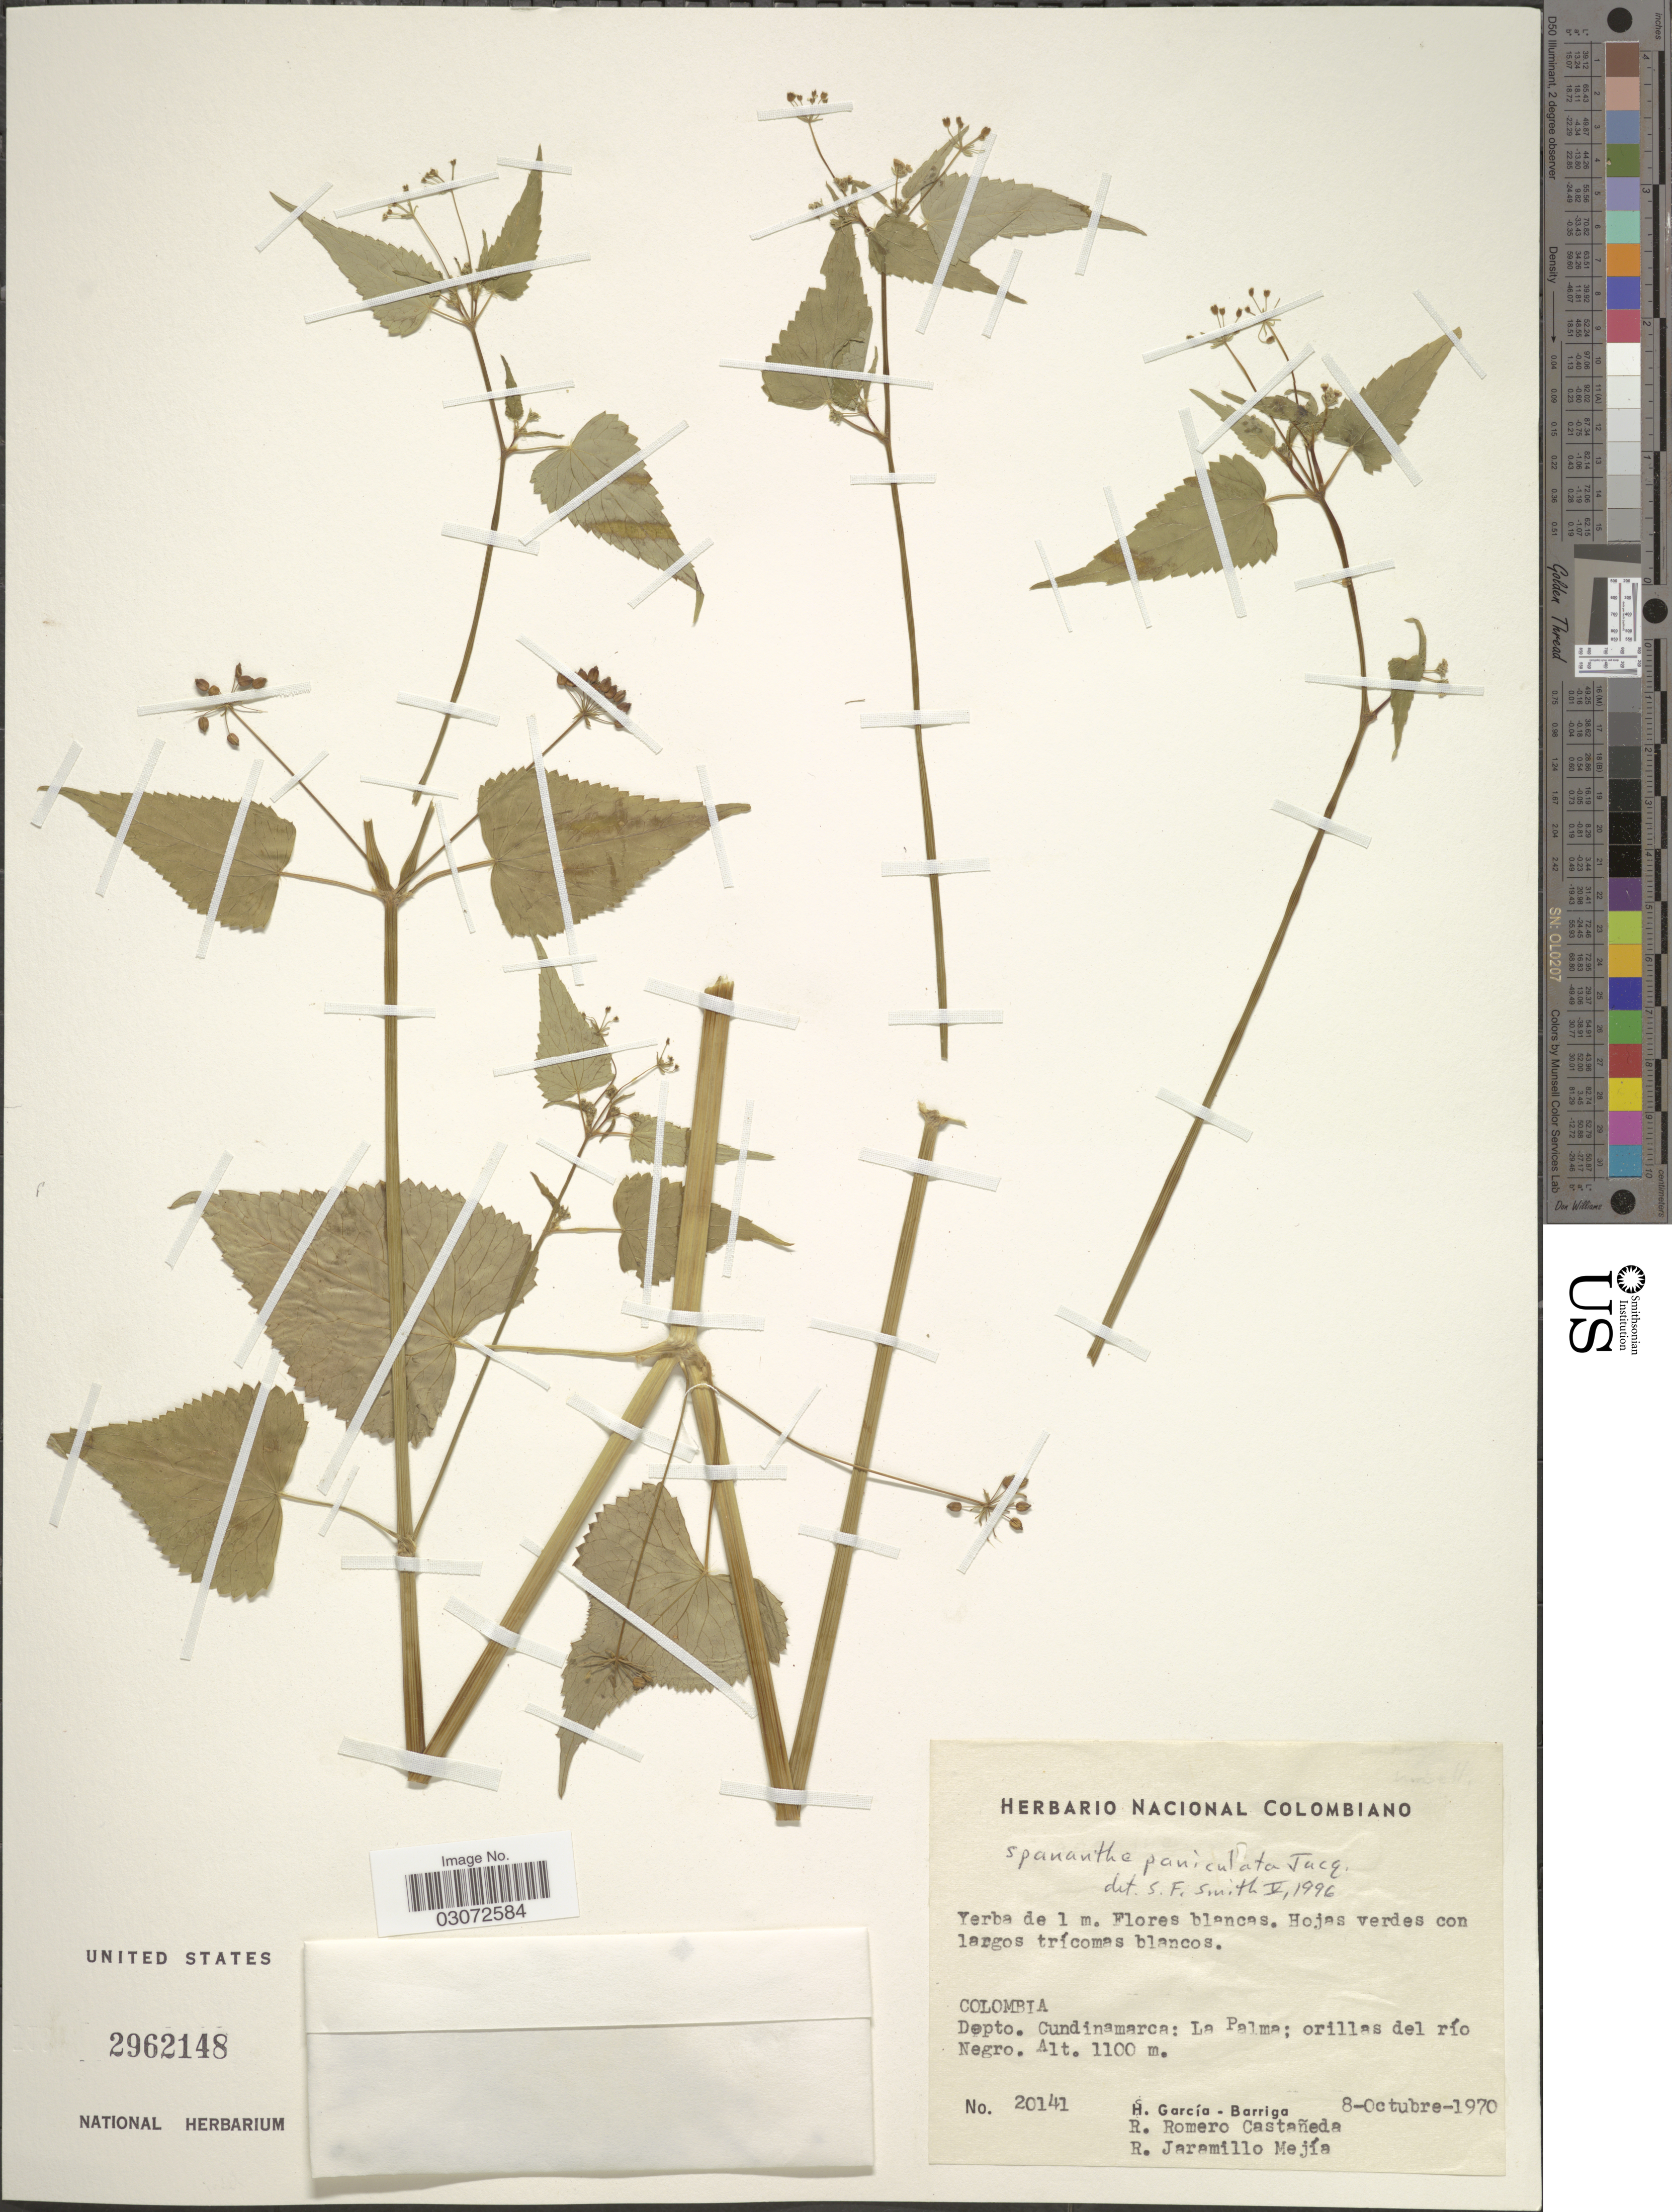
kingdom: Plantae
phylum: Tracheophyta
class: Magnoliopsida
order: Apiales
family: Apiaceae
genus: Spananthe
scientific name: Spananthe paniculata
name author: Jacq.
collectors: H. García Barriga, R. Romero Castañeda & R. Jaramillo M.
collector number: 20141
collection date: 1970-10-08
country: Colombia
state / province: Cundinamarca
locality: Depto. Cundinamarca: La Palma; orillas del río Negro.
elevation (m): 1100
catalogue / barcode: US 2962148